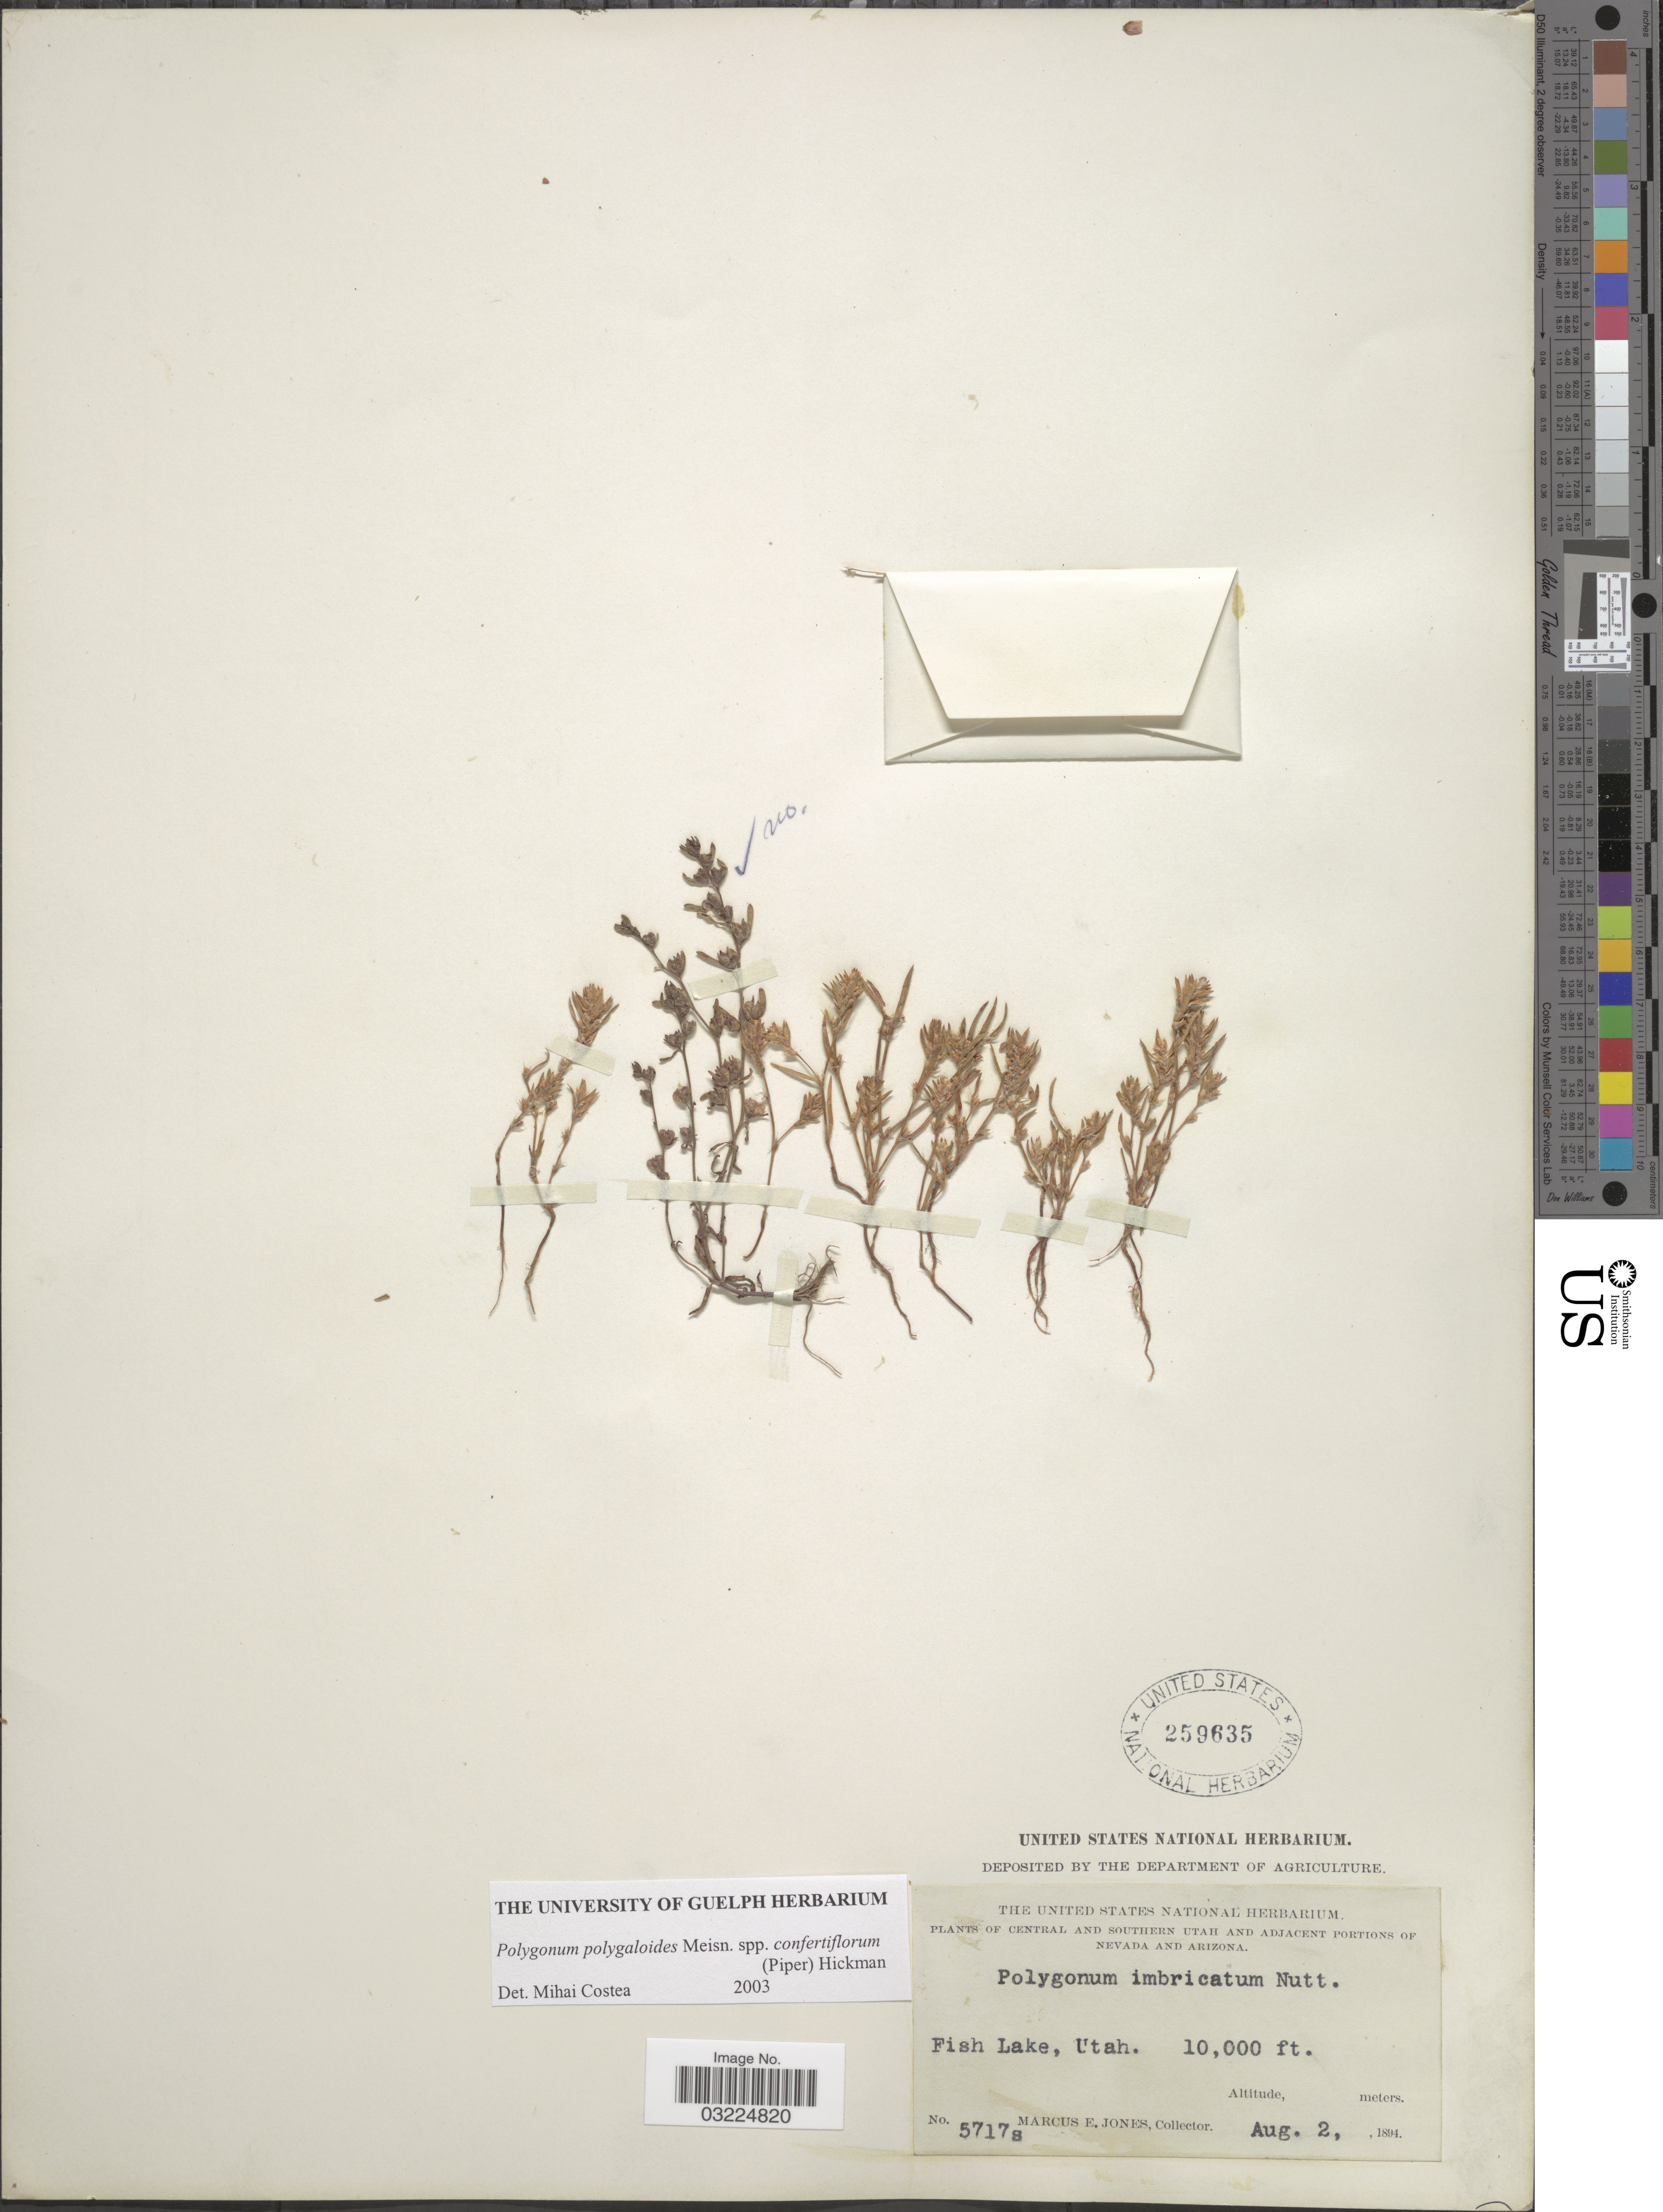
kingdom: Plantae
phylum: Tracheophyta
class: Magnoliopsida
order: Caryophyllales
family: Polygonaceae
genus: Polygonum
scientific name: Polygonum polygaloides subsp. confertiflorum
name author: (Nutt. ex Piper) Hickman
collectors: M. E. Jones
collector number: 5717a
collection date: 1894-08-02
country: United States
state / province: Utah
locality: Fish Lake.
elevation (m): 3048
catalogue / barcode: US 259635